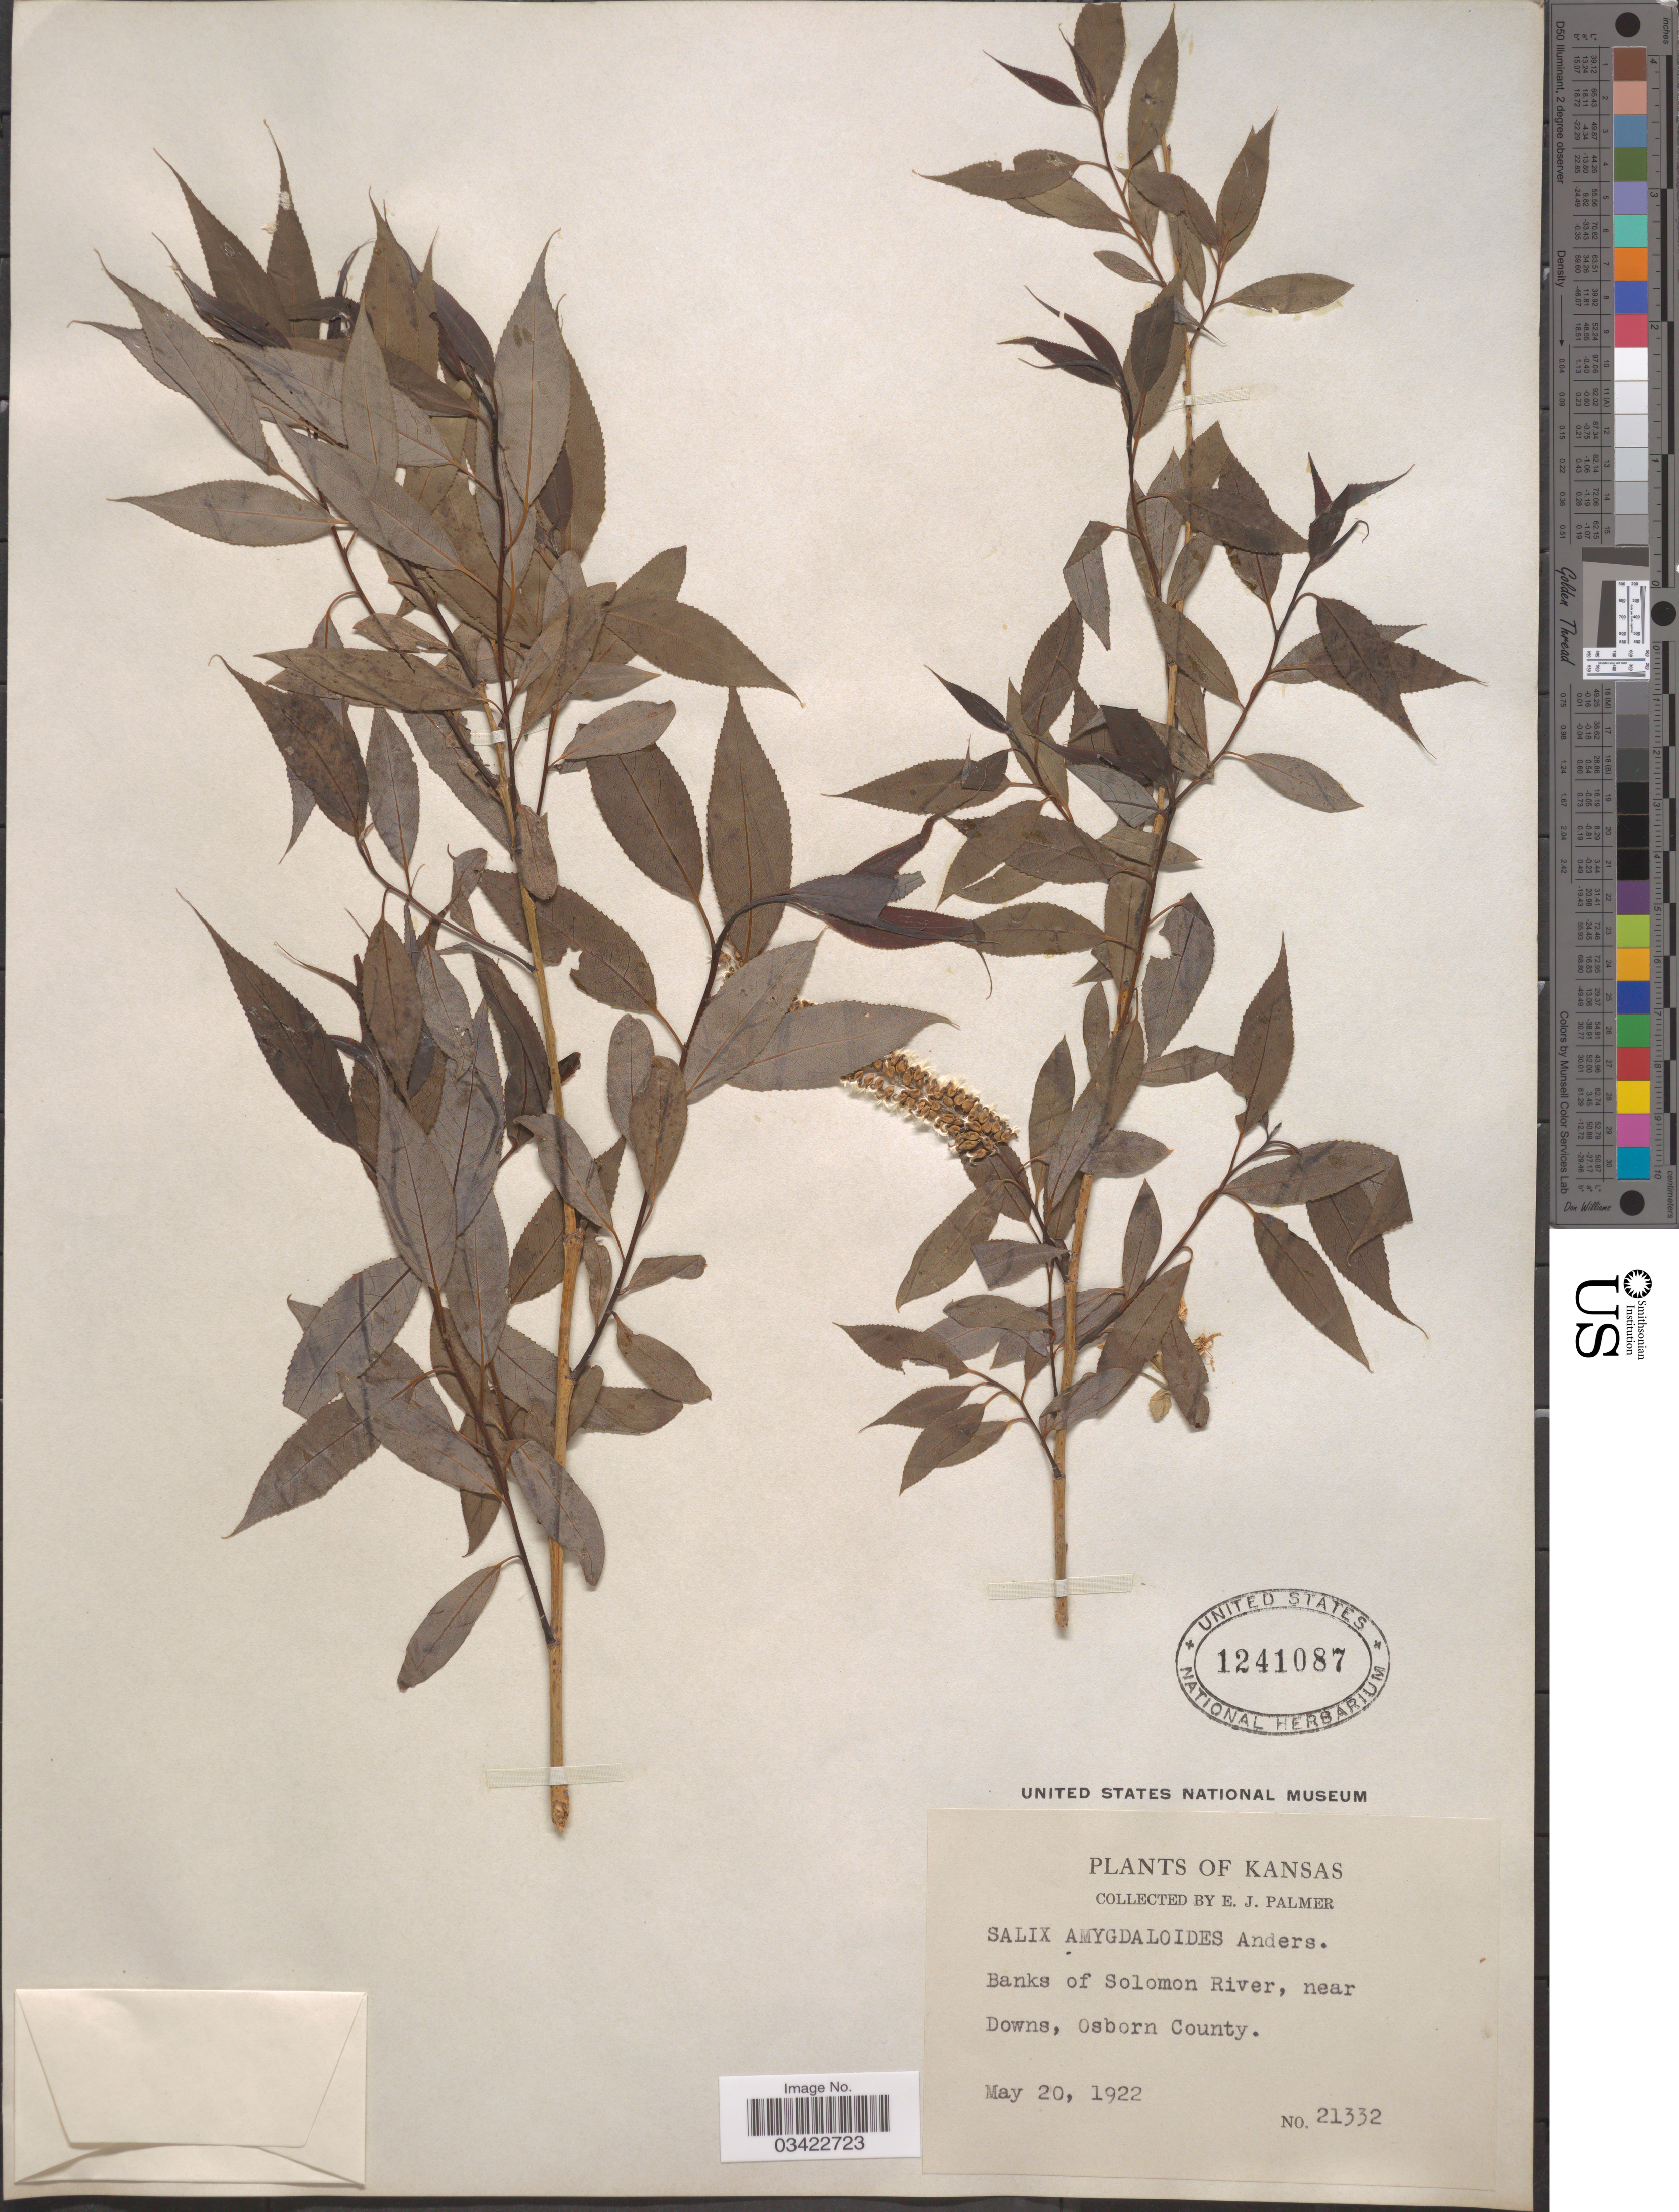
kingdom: Plantae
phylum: Tracheophyta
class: Magnoliopsida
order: Malpighiales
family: Salicaceae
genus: Salix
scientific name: Salix amygdaloides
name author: Andersson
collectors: E. J. Palmer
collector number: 21332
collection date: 1922-05-20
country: United States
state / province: Kansas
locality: Banks of Solomon River, near Downs, Osborn County.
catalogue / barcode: US 1241087